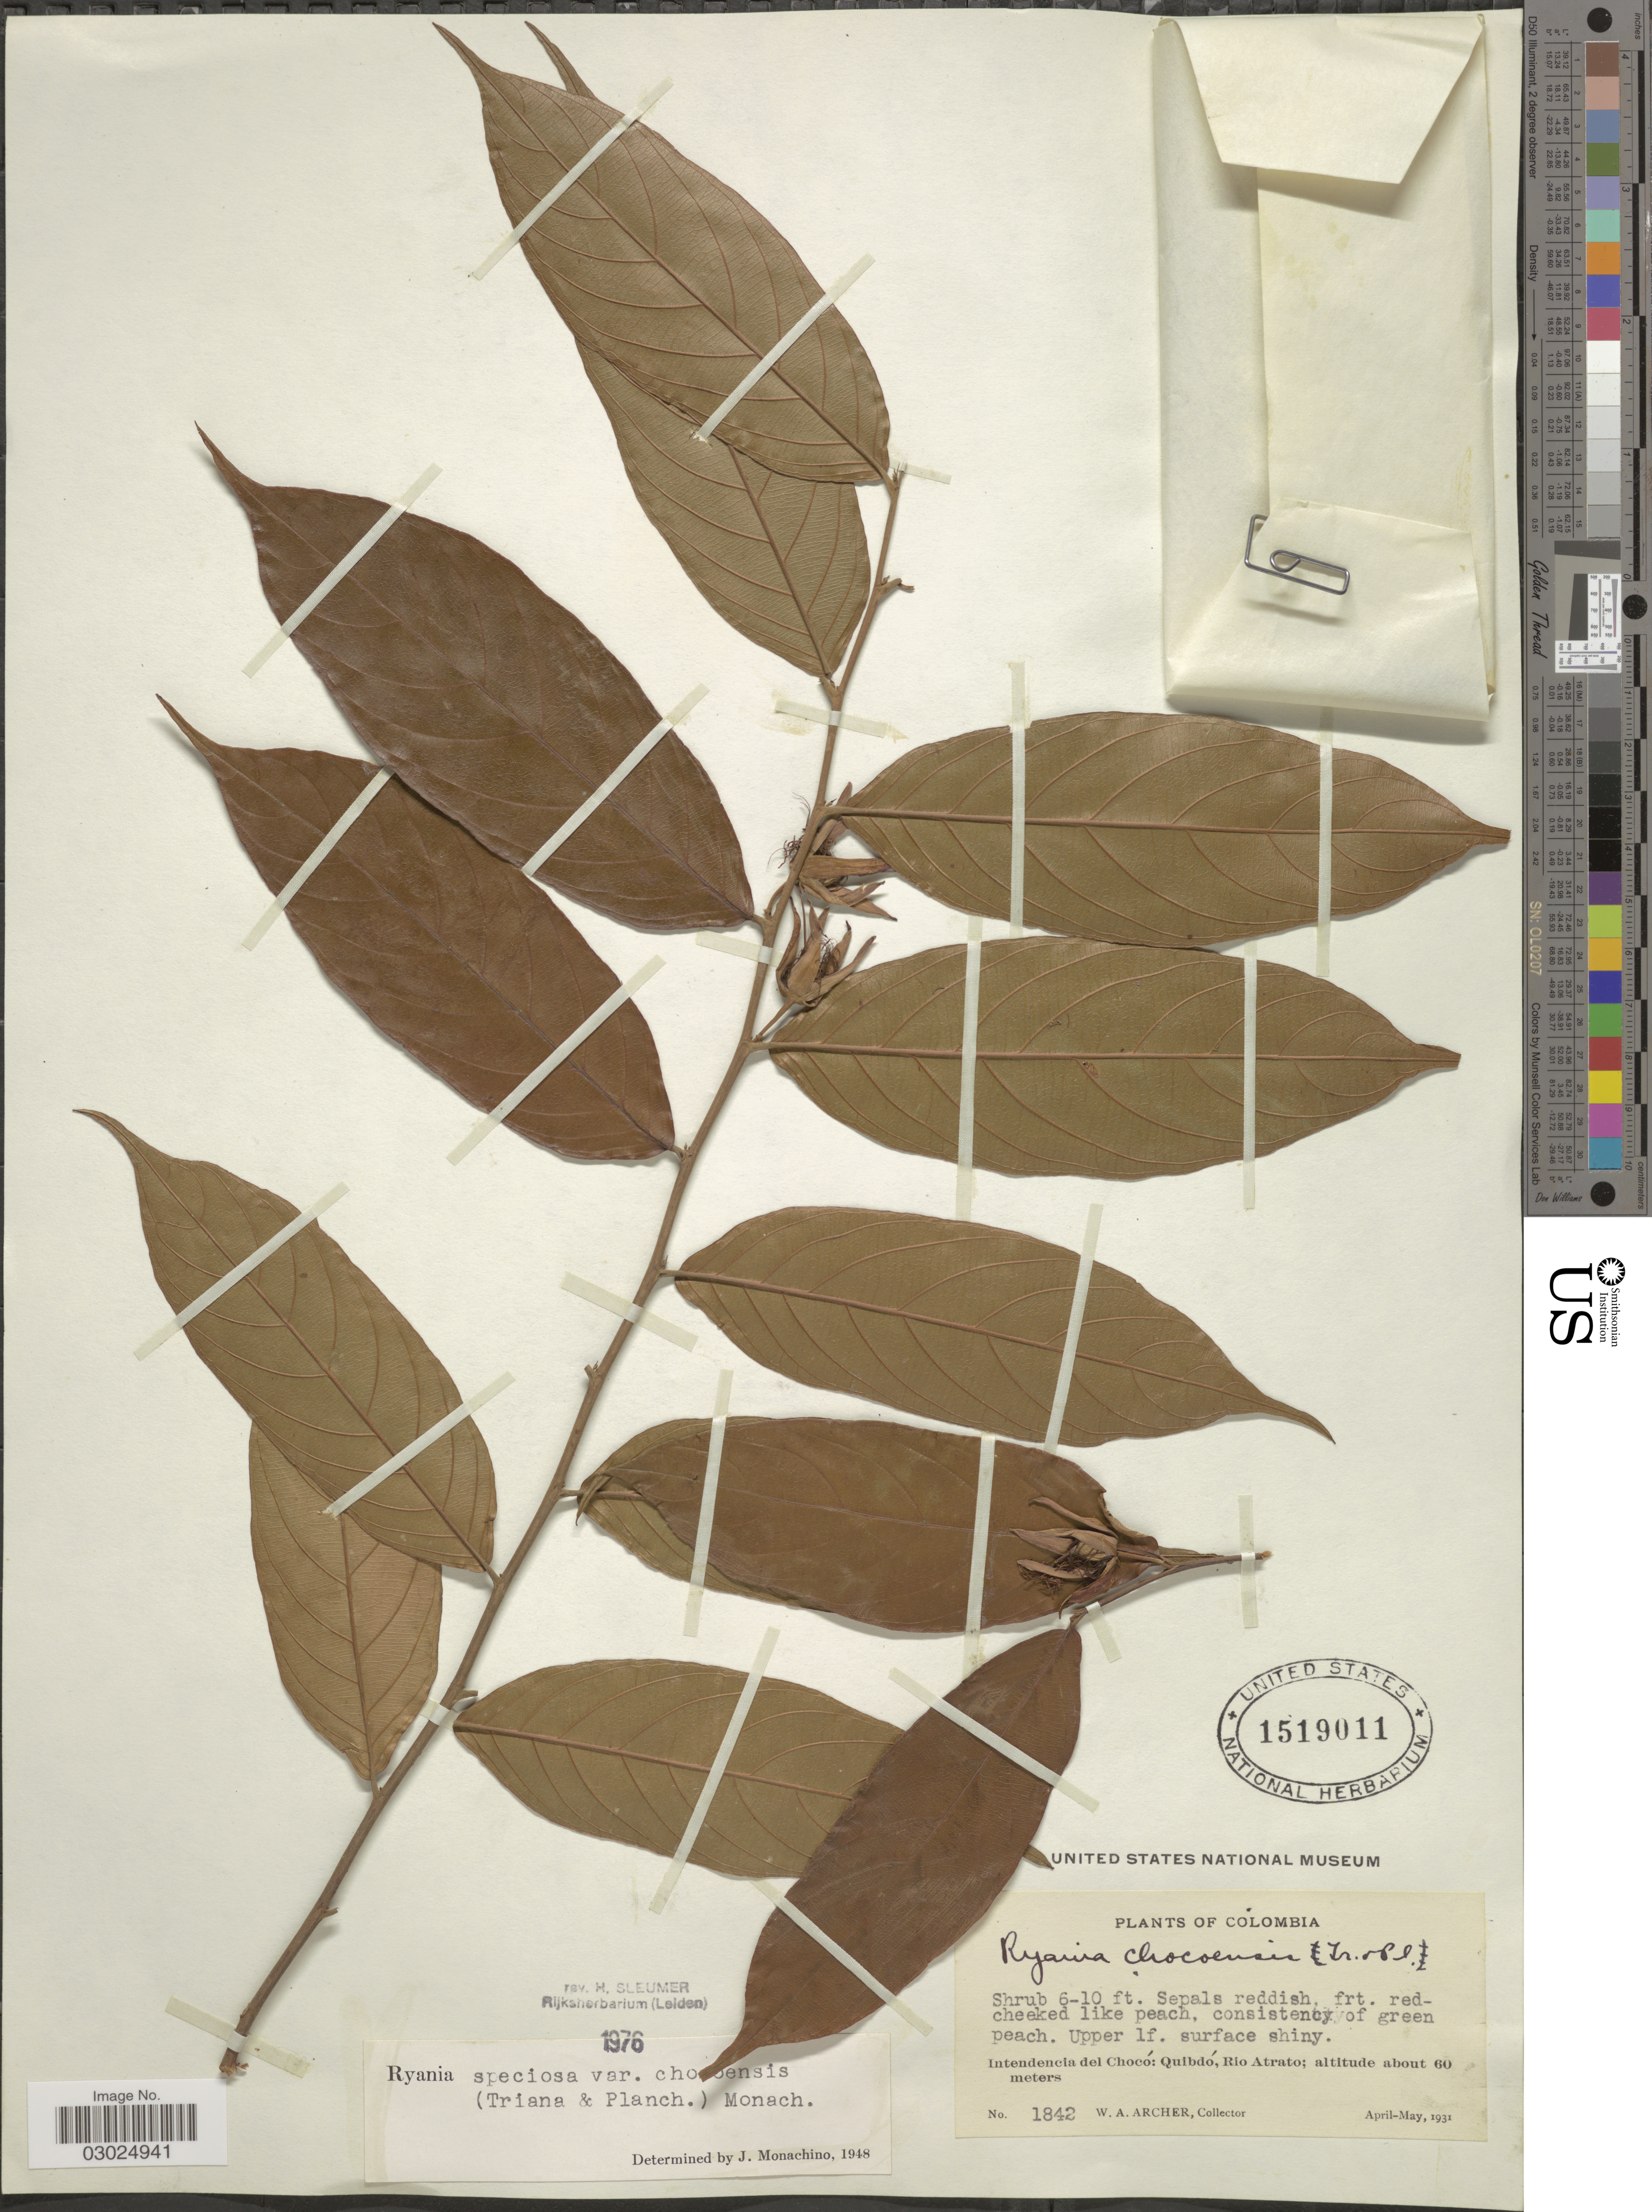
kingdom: Plantae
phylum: Tracheophyta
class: Magnoliopsida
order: Malpighiales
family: Salicaceae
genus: Ryania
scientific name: Ryania speciosa var. chocoensis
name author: (Triana & Planch.) Monach.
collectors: W. Archer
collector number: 1842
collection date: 1931-04/1931-05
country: Colombia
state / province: Chocó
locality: Intendencia del Chocó: Quibdó, Rio Atrato.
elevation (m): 60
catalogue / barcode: US 1519011